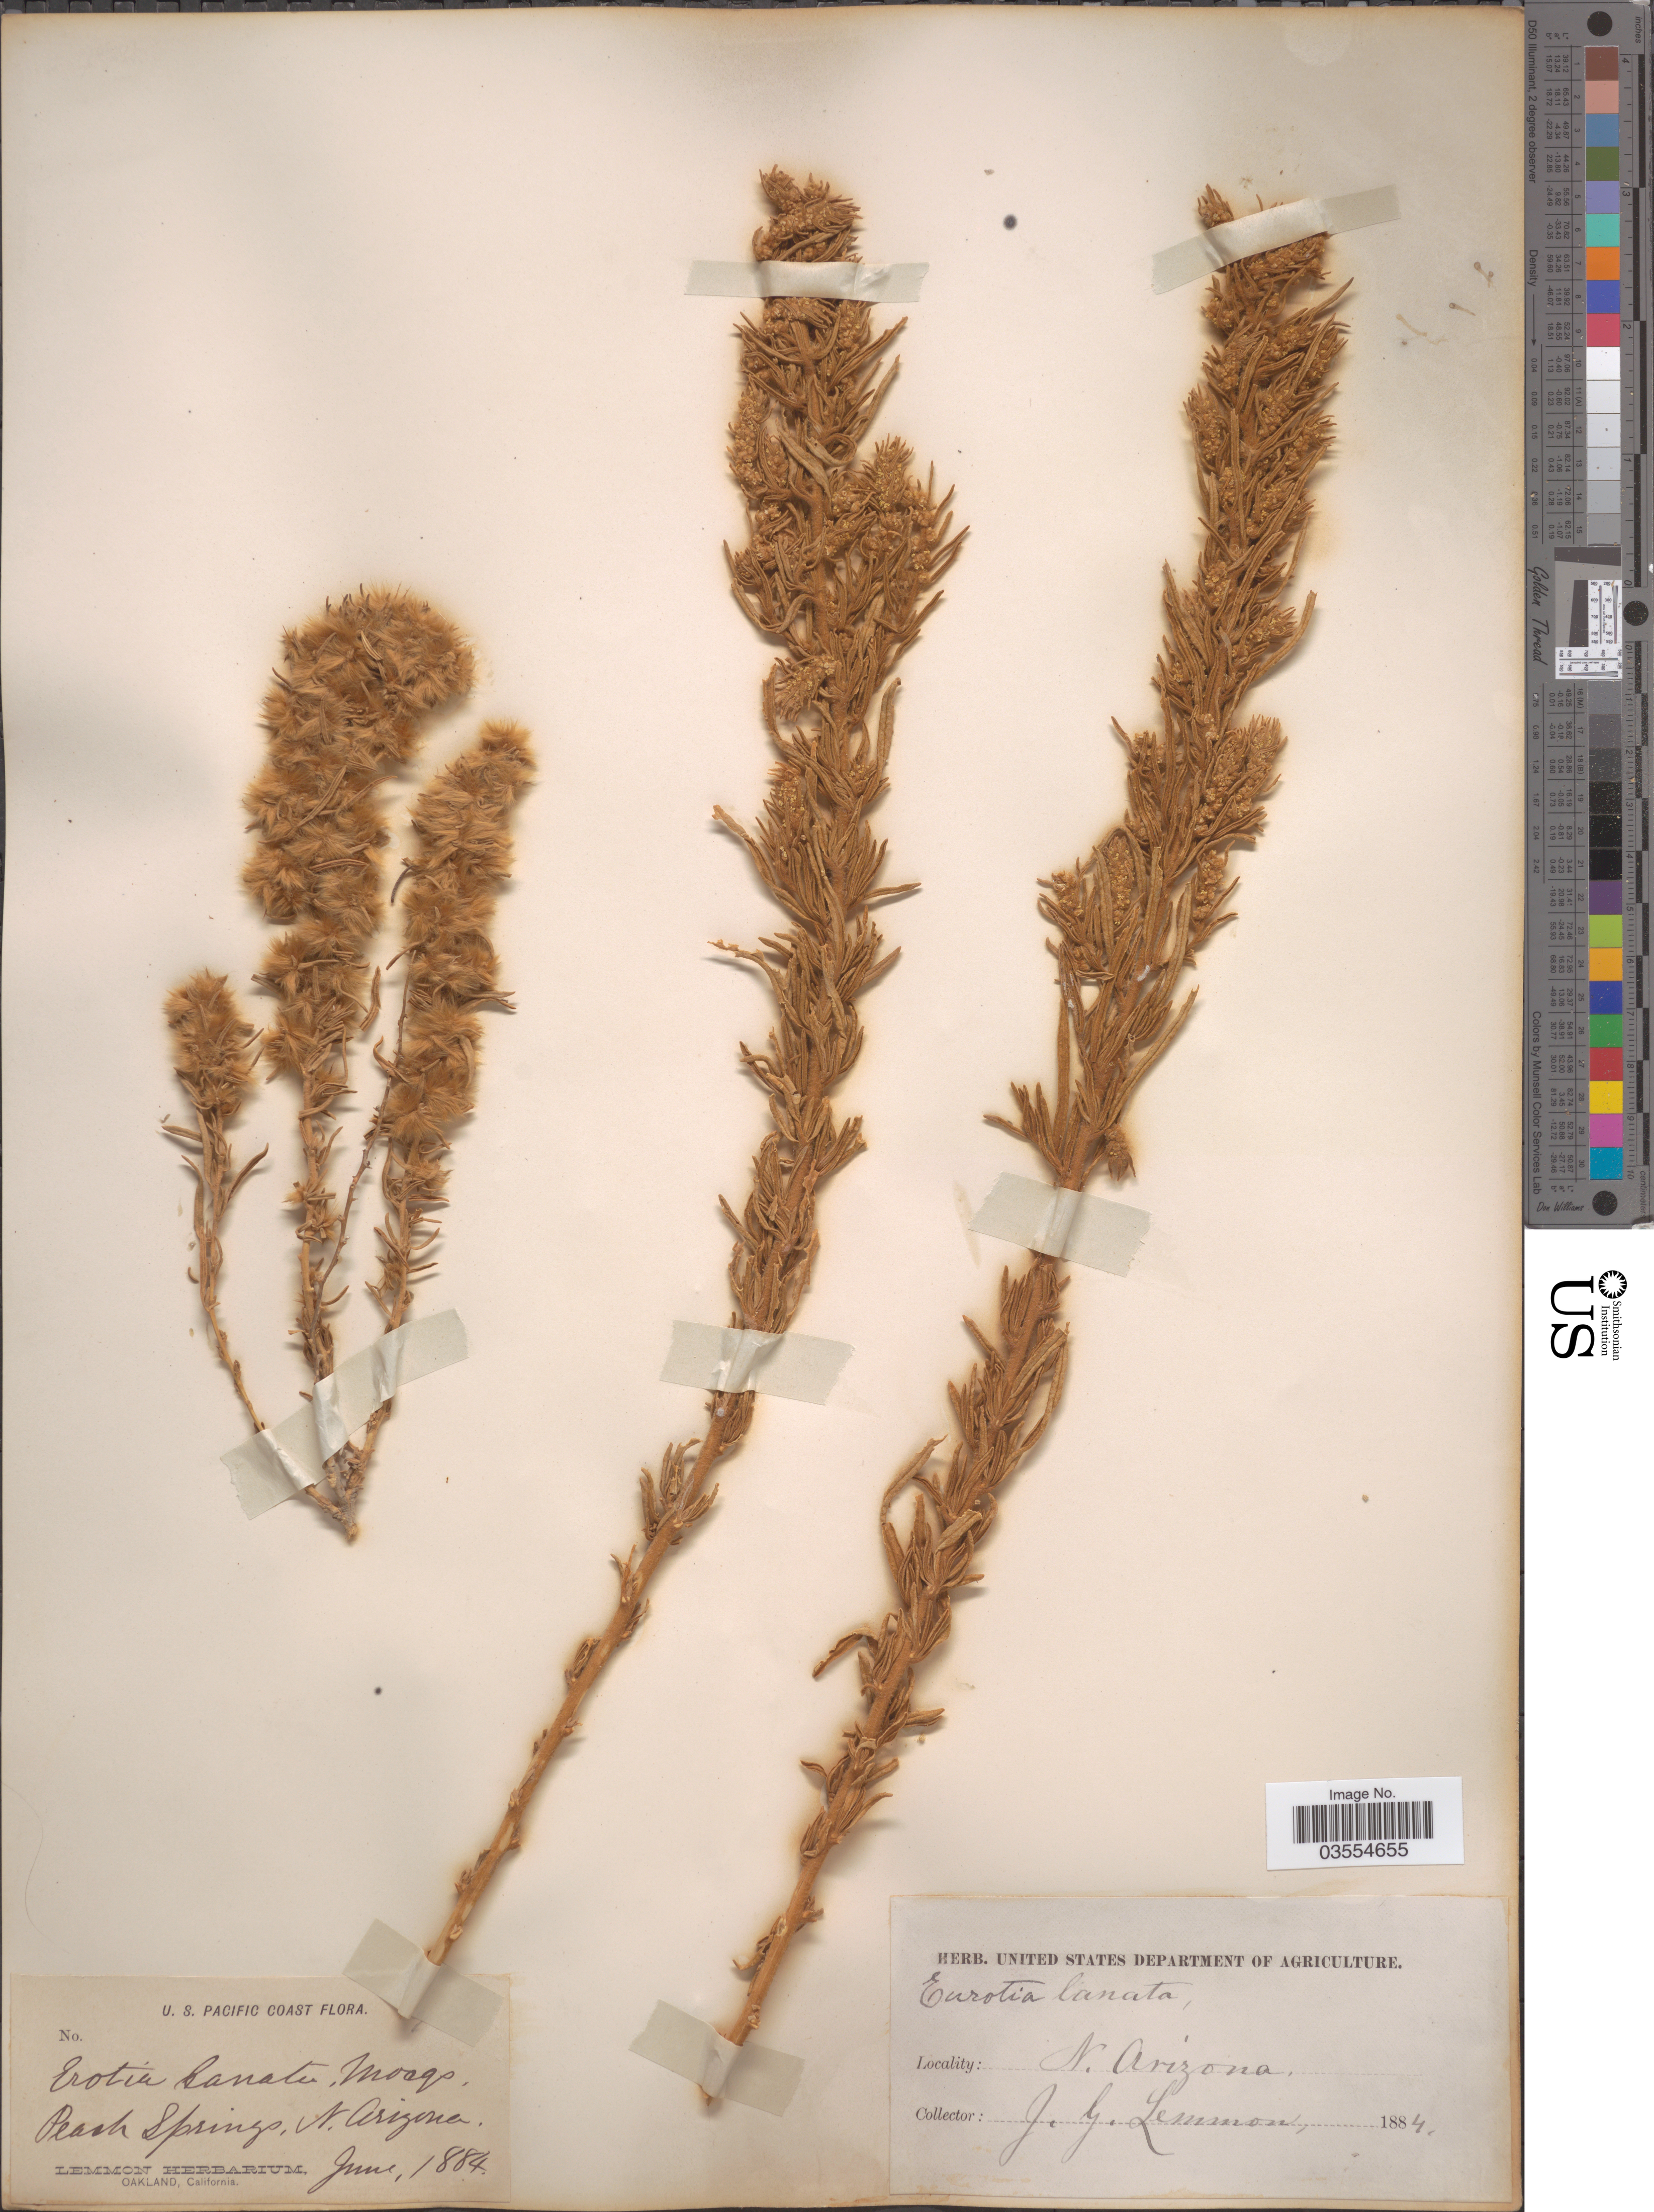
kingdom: Plantae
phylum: Tracheophyta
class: Magnoliopsida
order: Caryophyllales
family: Amaranthaceae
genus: Krascheninnikovia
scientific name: Krascheninnikovia lanata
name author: (Pursh) A. Meeuse & A.Smit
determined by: U.S. National Herbarium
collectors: J. Lemmon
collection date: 1884-06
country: United States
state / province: Arizona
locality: U.S. Pacific Coast. Peach Springs, N. Arizona.